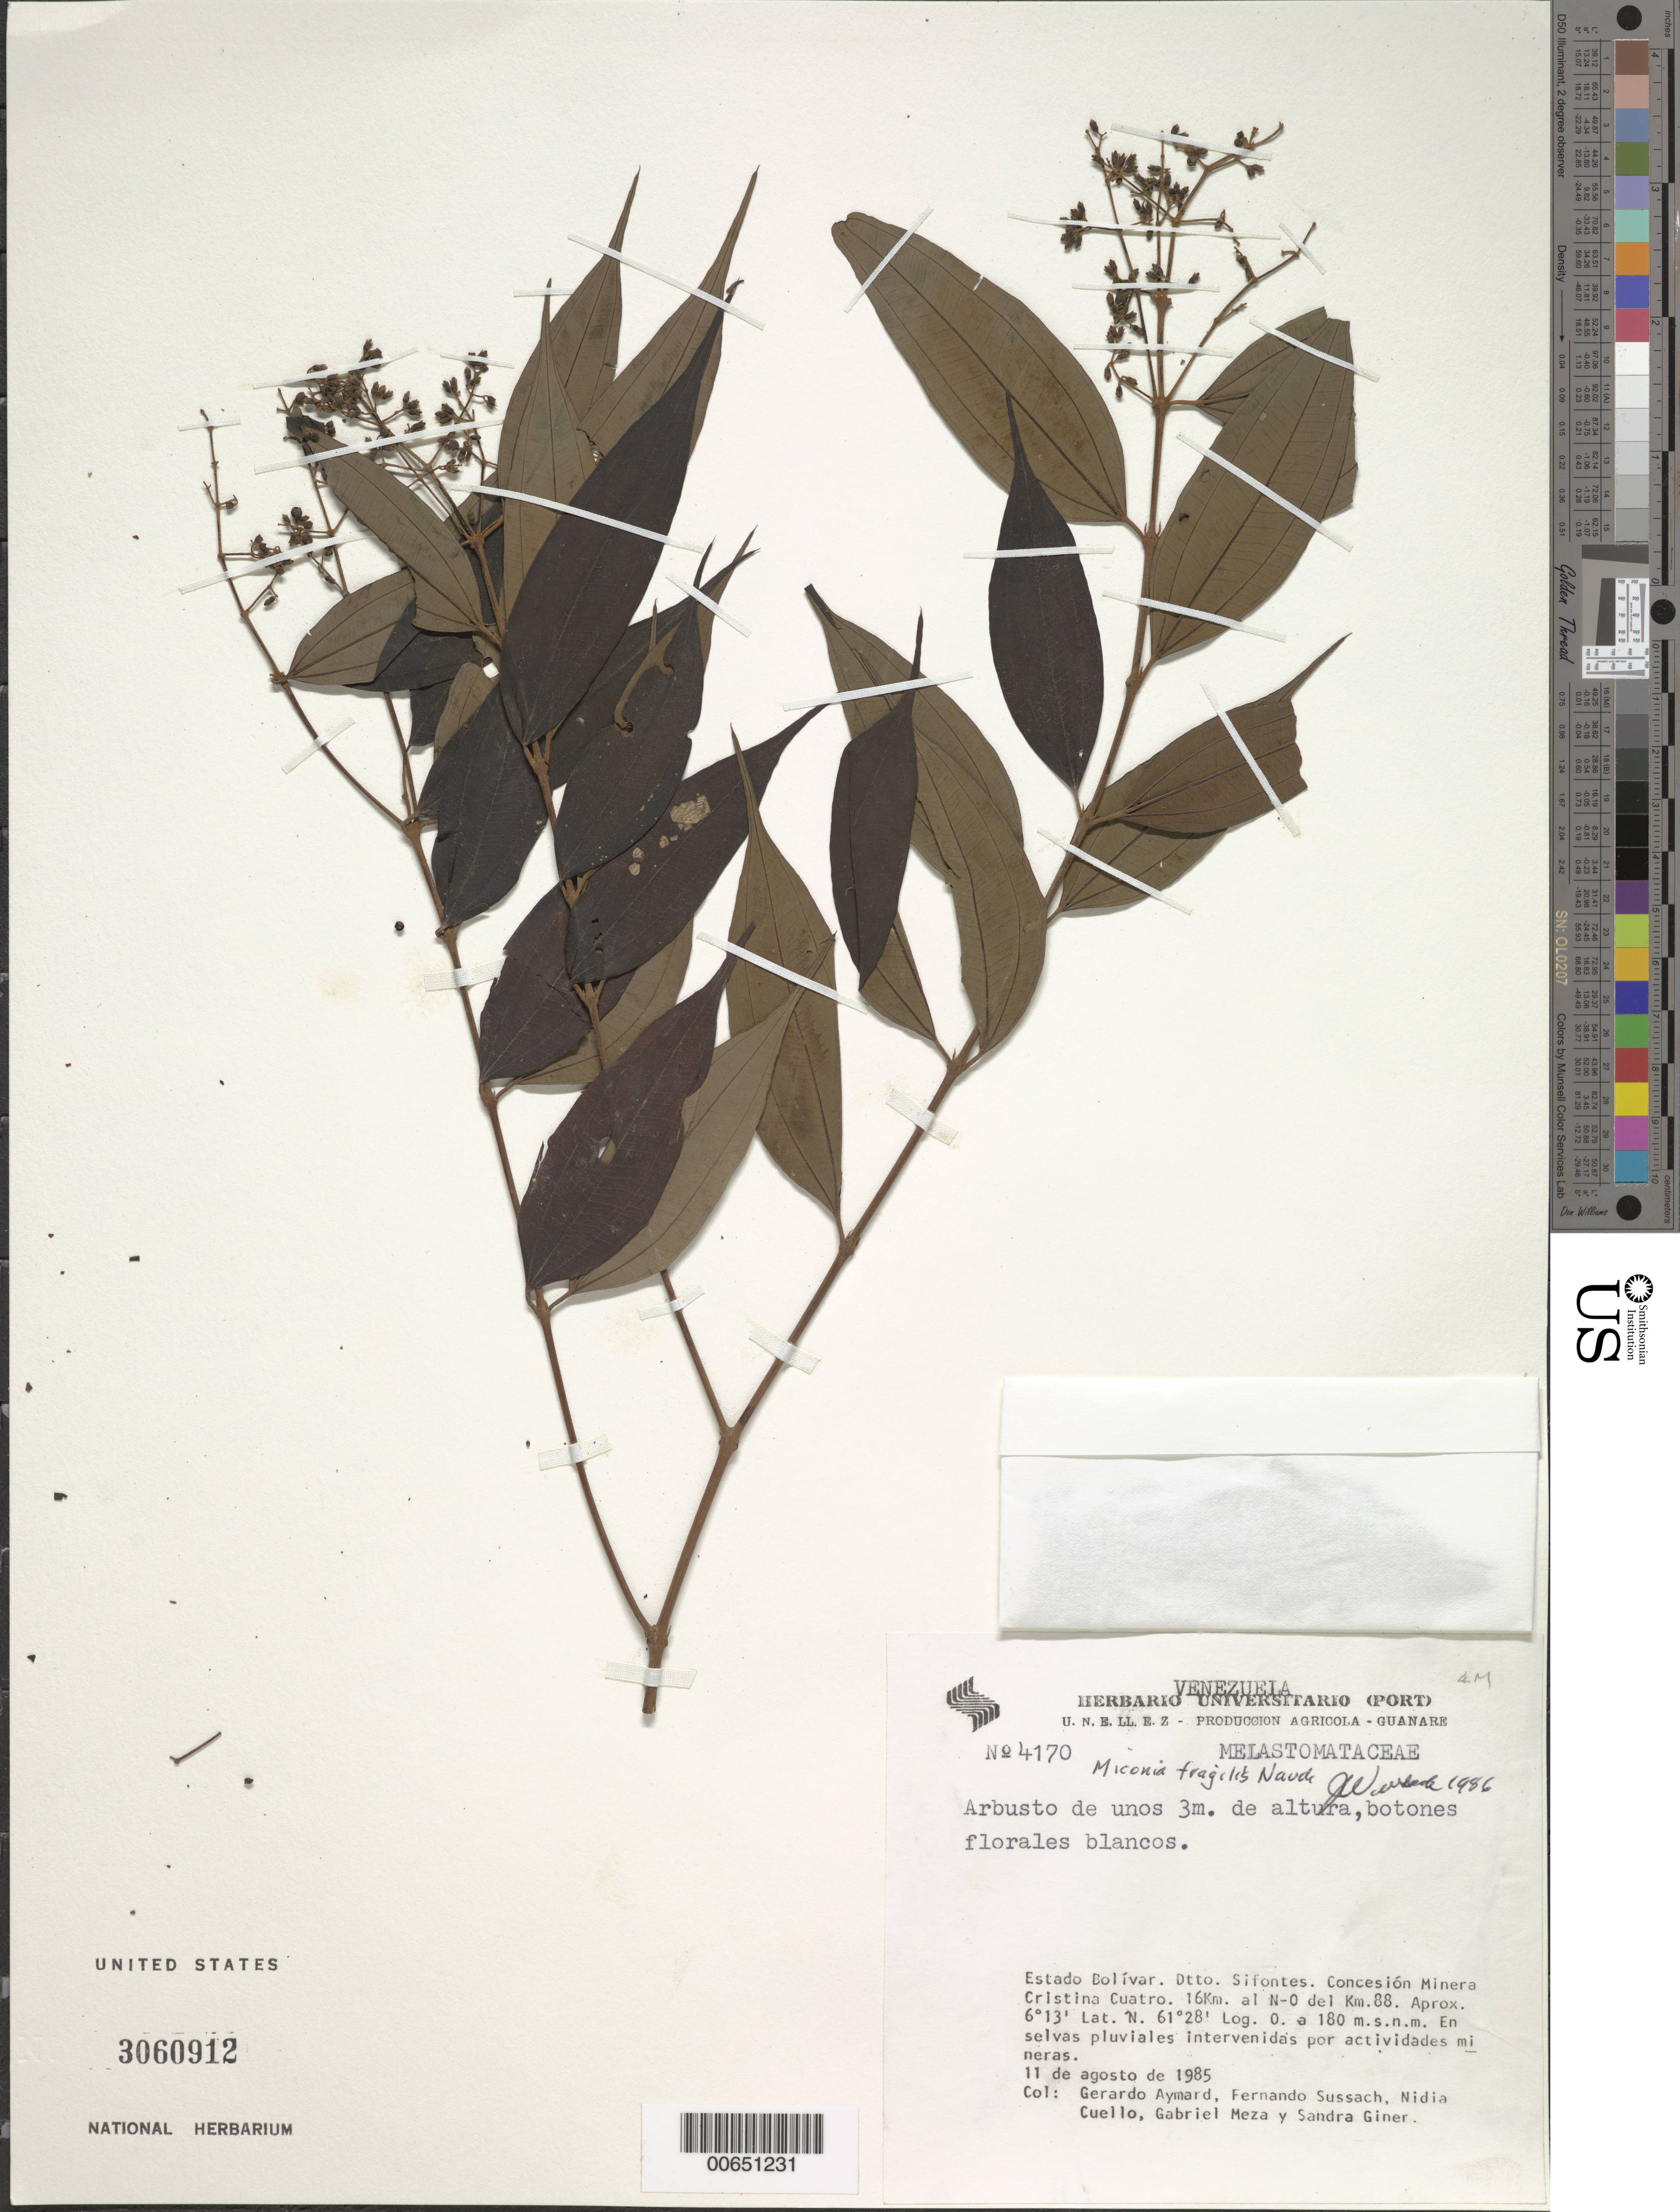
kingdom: Plantae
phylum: Tracheophyta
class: Magnoliopsida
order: Myrtales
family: Melastomataceae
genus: Miconia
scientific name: Miconia fragilis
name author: Naudin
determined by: Wurdack, John J., (US), US (UNITED STATES)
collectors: G. A. Aymard, N. L. Cuello, G. Meza & S. Giner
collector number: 4170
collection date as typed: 11-Aug-85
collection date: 1985-08-11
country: Venezuela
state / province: Bolívar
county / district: Sifontes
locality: Concesión Minera Cristina Cuatro; 16 km al NO del km 88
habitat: Rainforest; in mining area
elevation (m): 180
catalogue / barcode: US 3060912